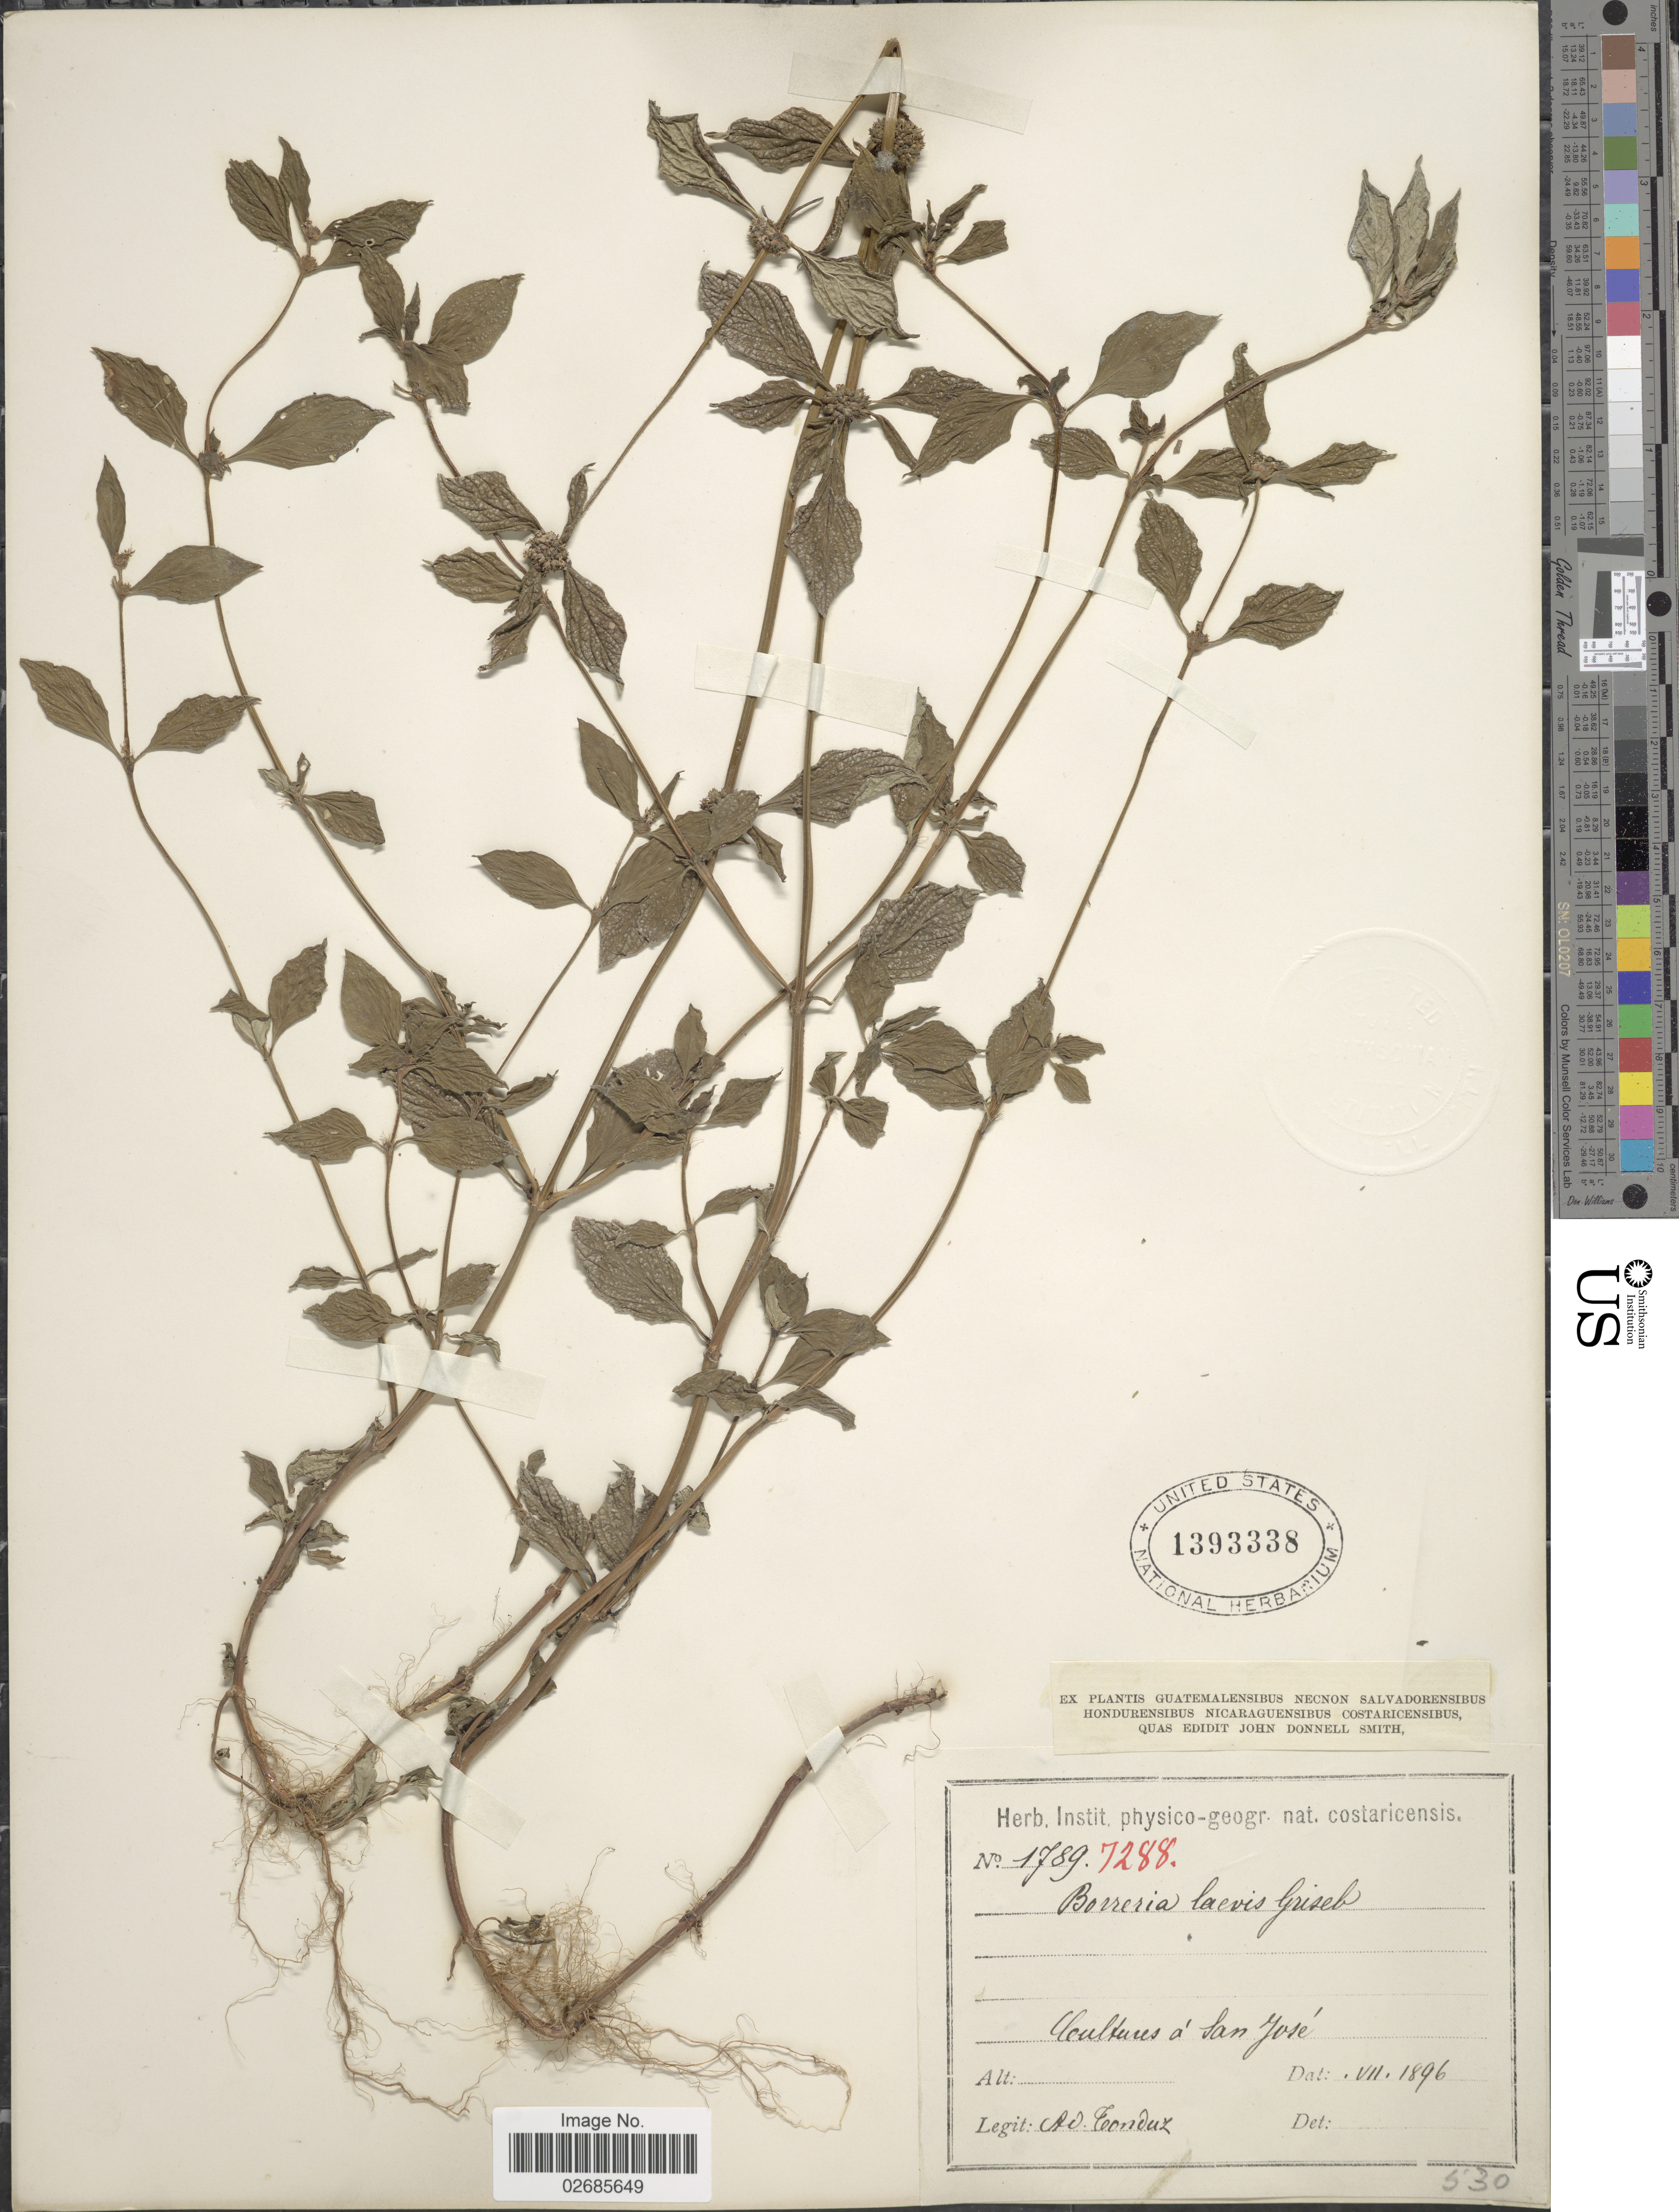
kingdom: Plantae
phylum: Tracheophyta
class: Magnoliopsida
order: Gentianales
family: Rubiaceae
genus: Borreria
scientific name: Borreria latifolia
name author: (Aubl.) K. Schum.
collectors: A. Tonduz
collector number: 1789/7288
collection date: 1896-07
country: Costa Rica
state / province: San José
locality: Cultures á San José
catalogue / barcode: US 1393338